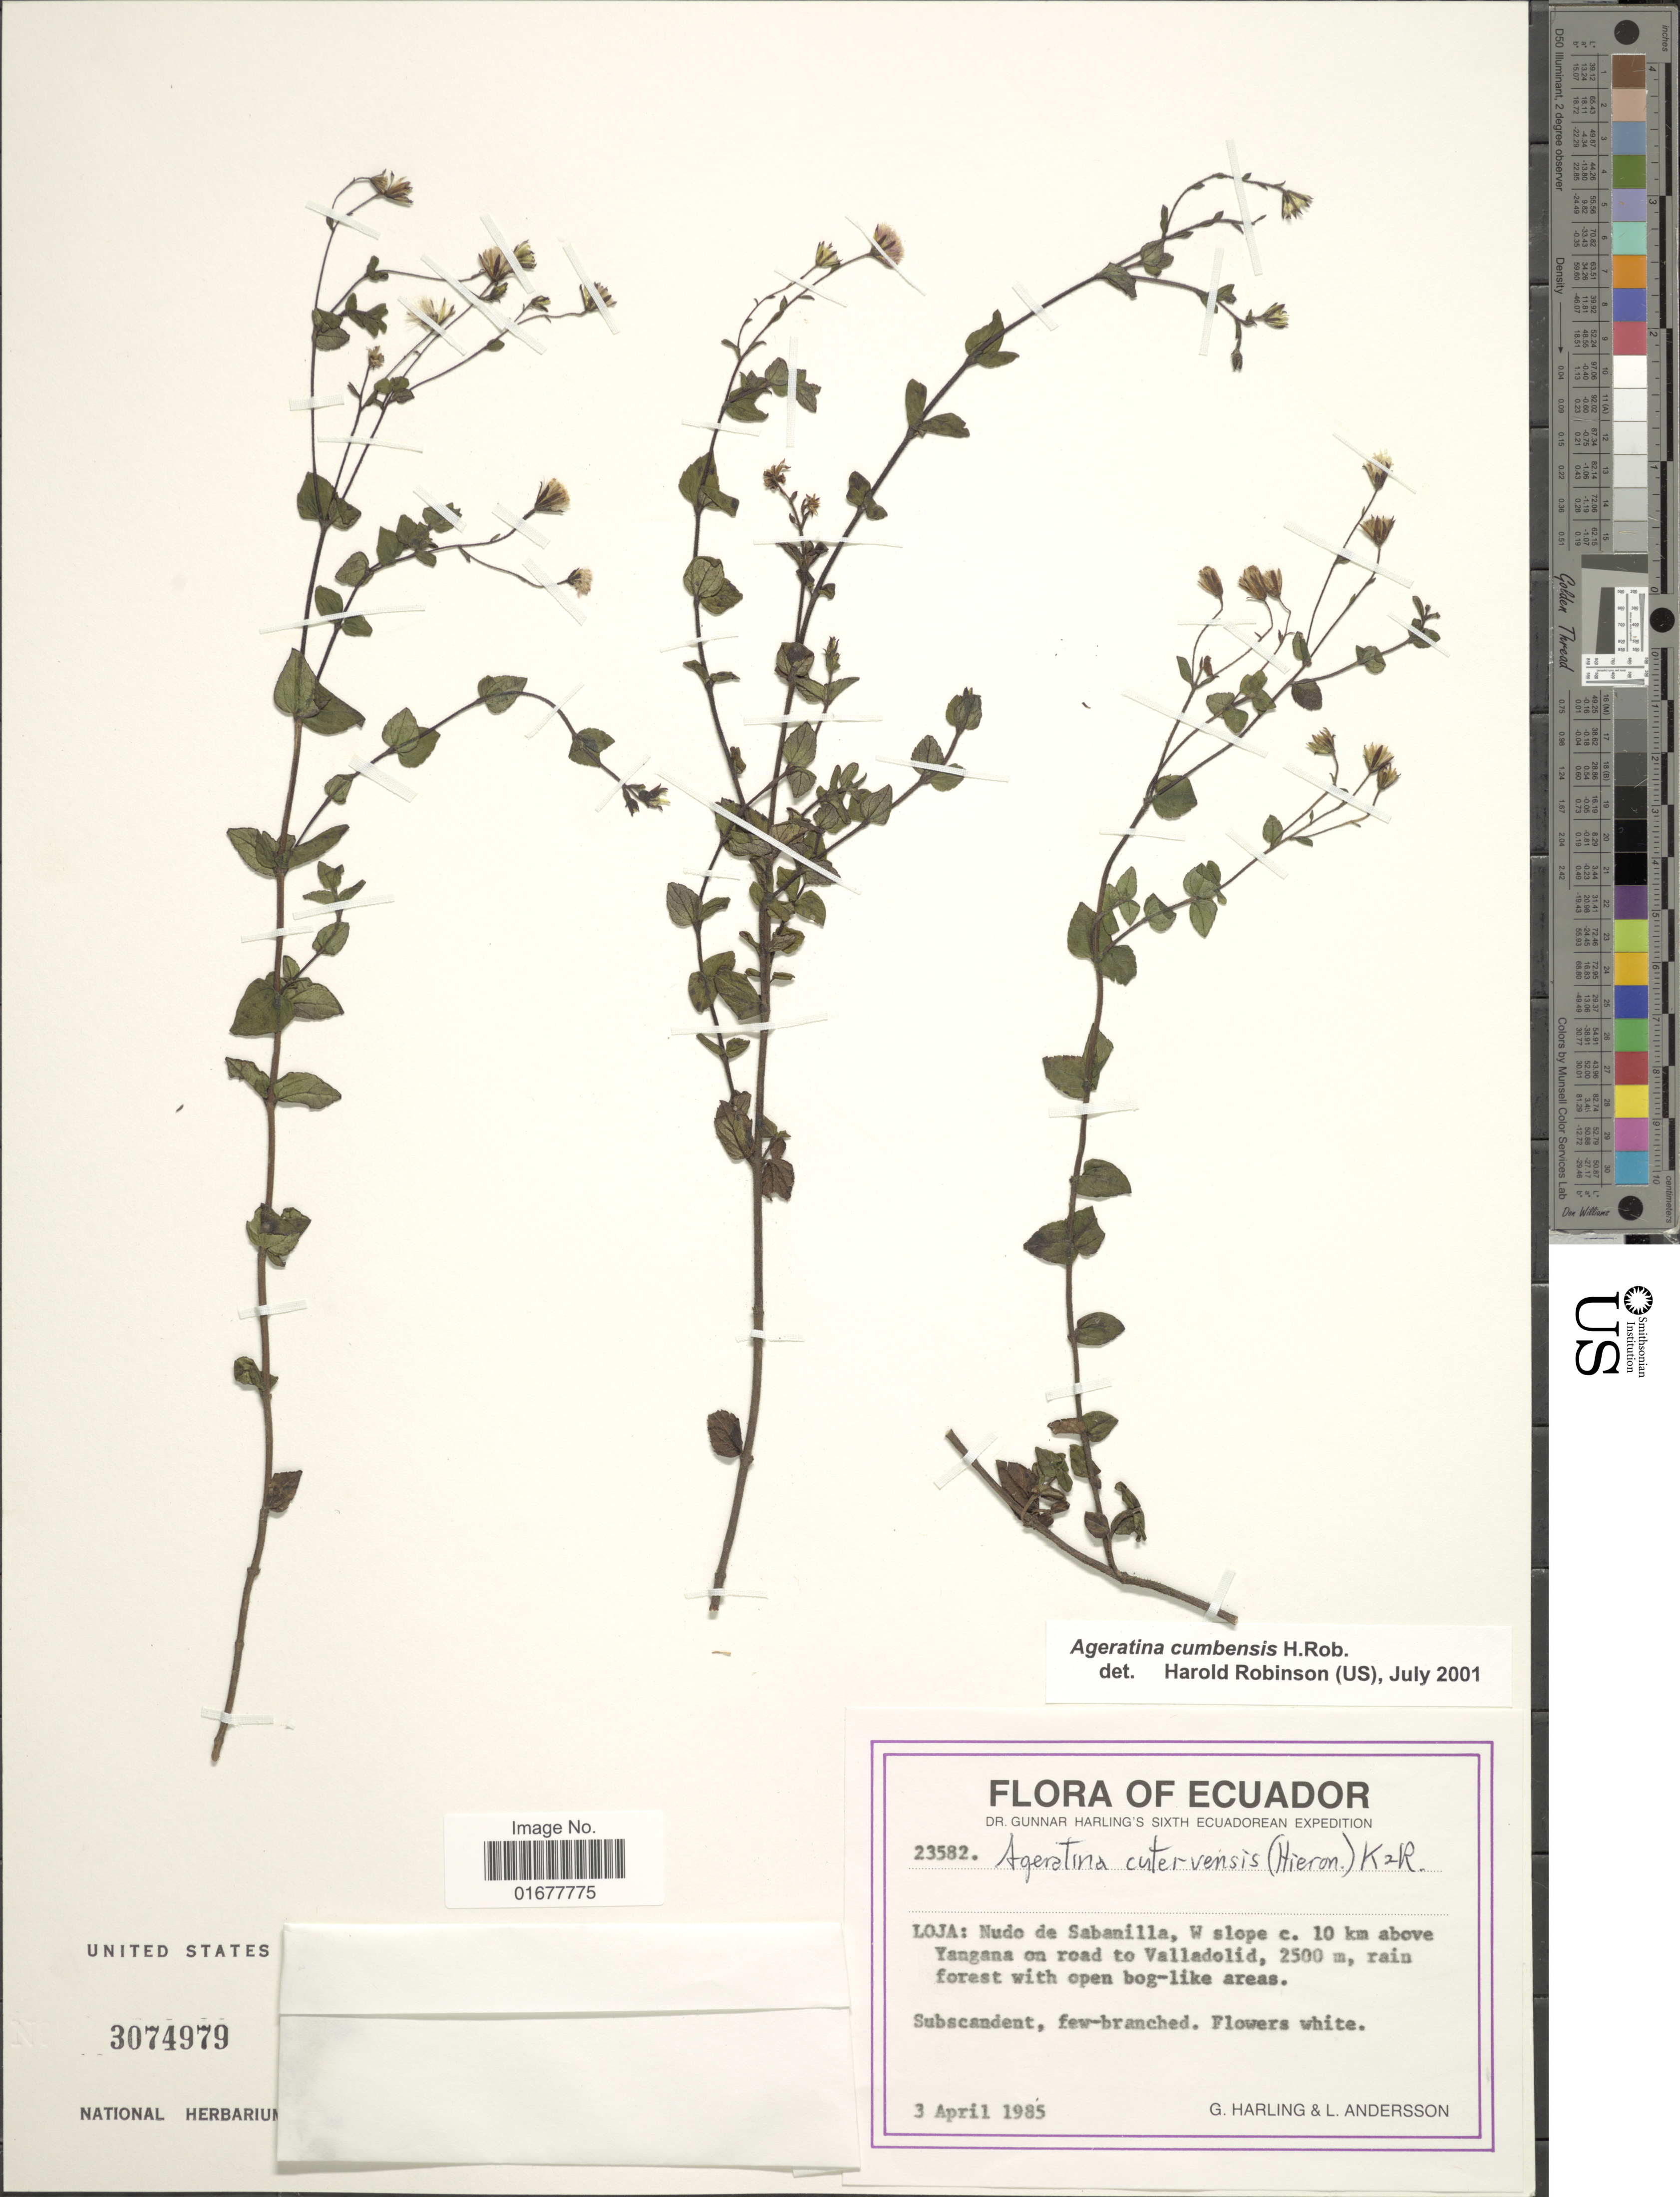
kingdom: Plantae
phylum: Tracheophyta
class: Magnoliopsida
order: Asterales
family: Asteraceae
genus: Ageratina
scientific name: Ageratina cumbensis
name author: H. Rob.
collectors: G. Harling & L. Andersson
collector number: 23582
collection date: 1985-04-03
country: Ecuador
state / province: Loja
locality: Nudo de Sabanilla, W slope c. 10 km above Yangana on road to Valladolid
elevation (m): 2500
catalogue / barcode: US 3074979